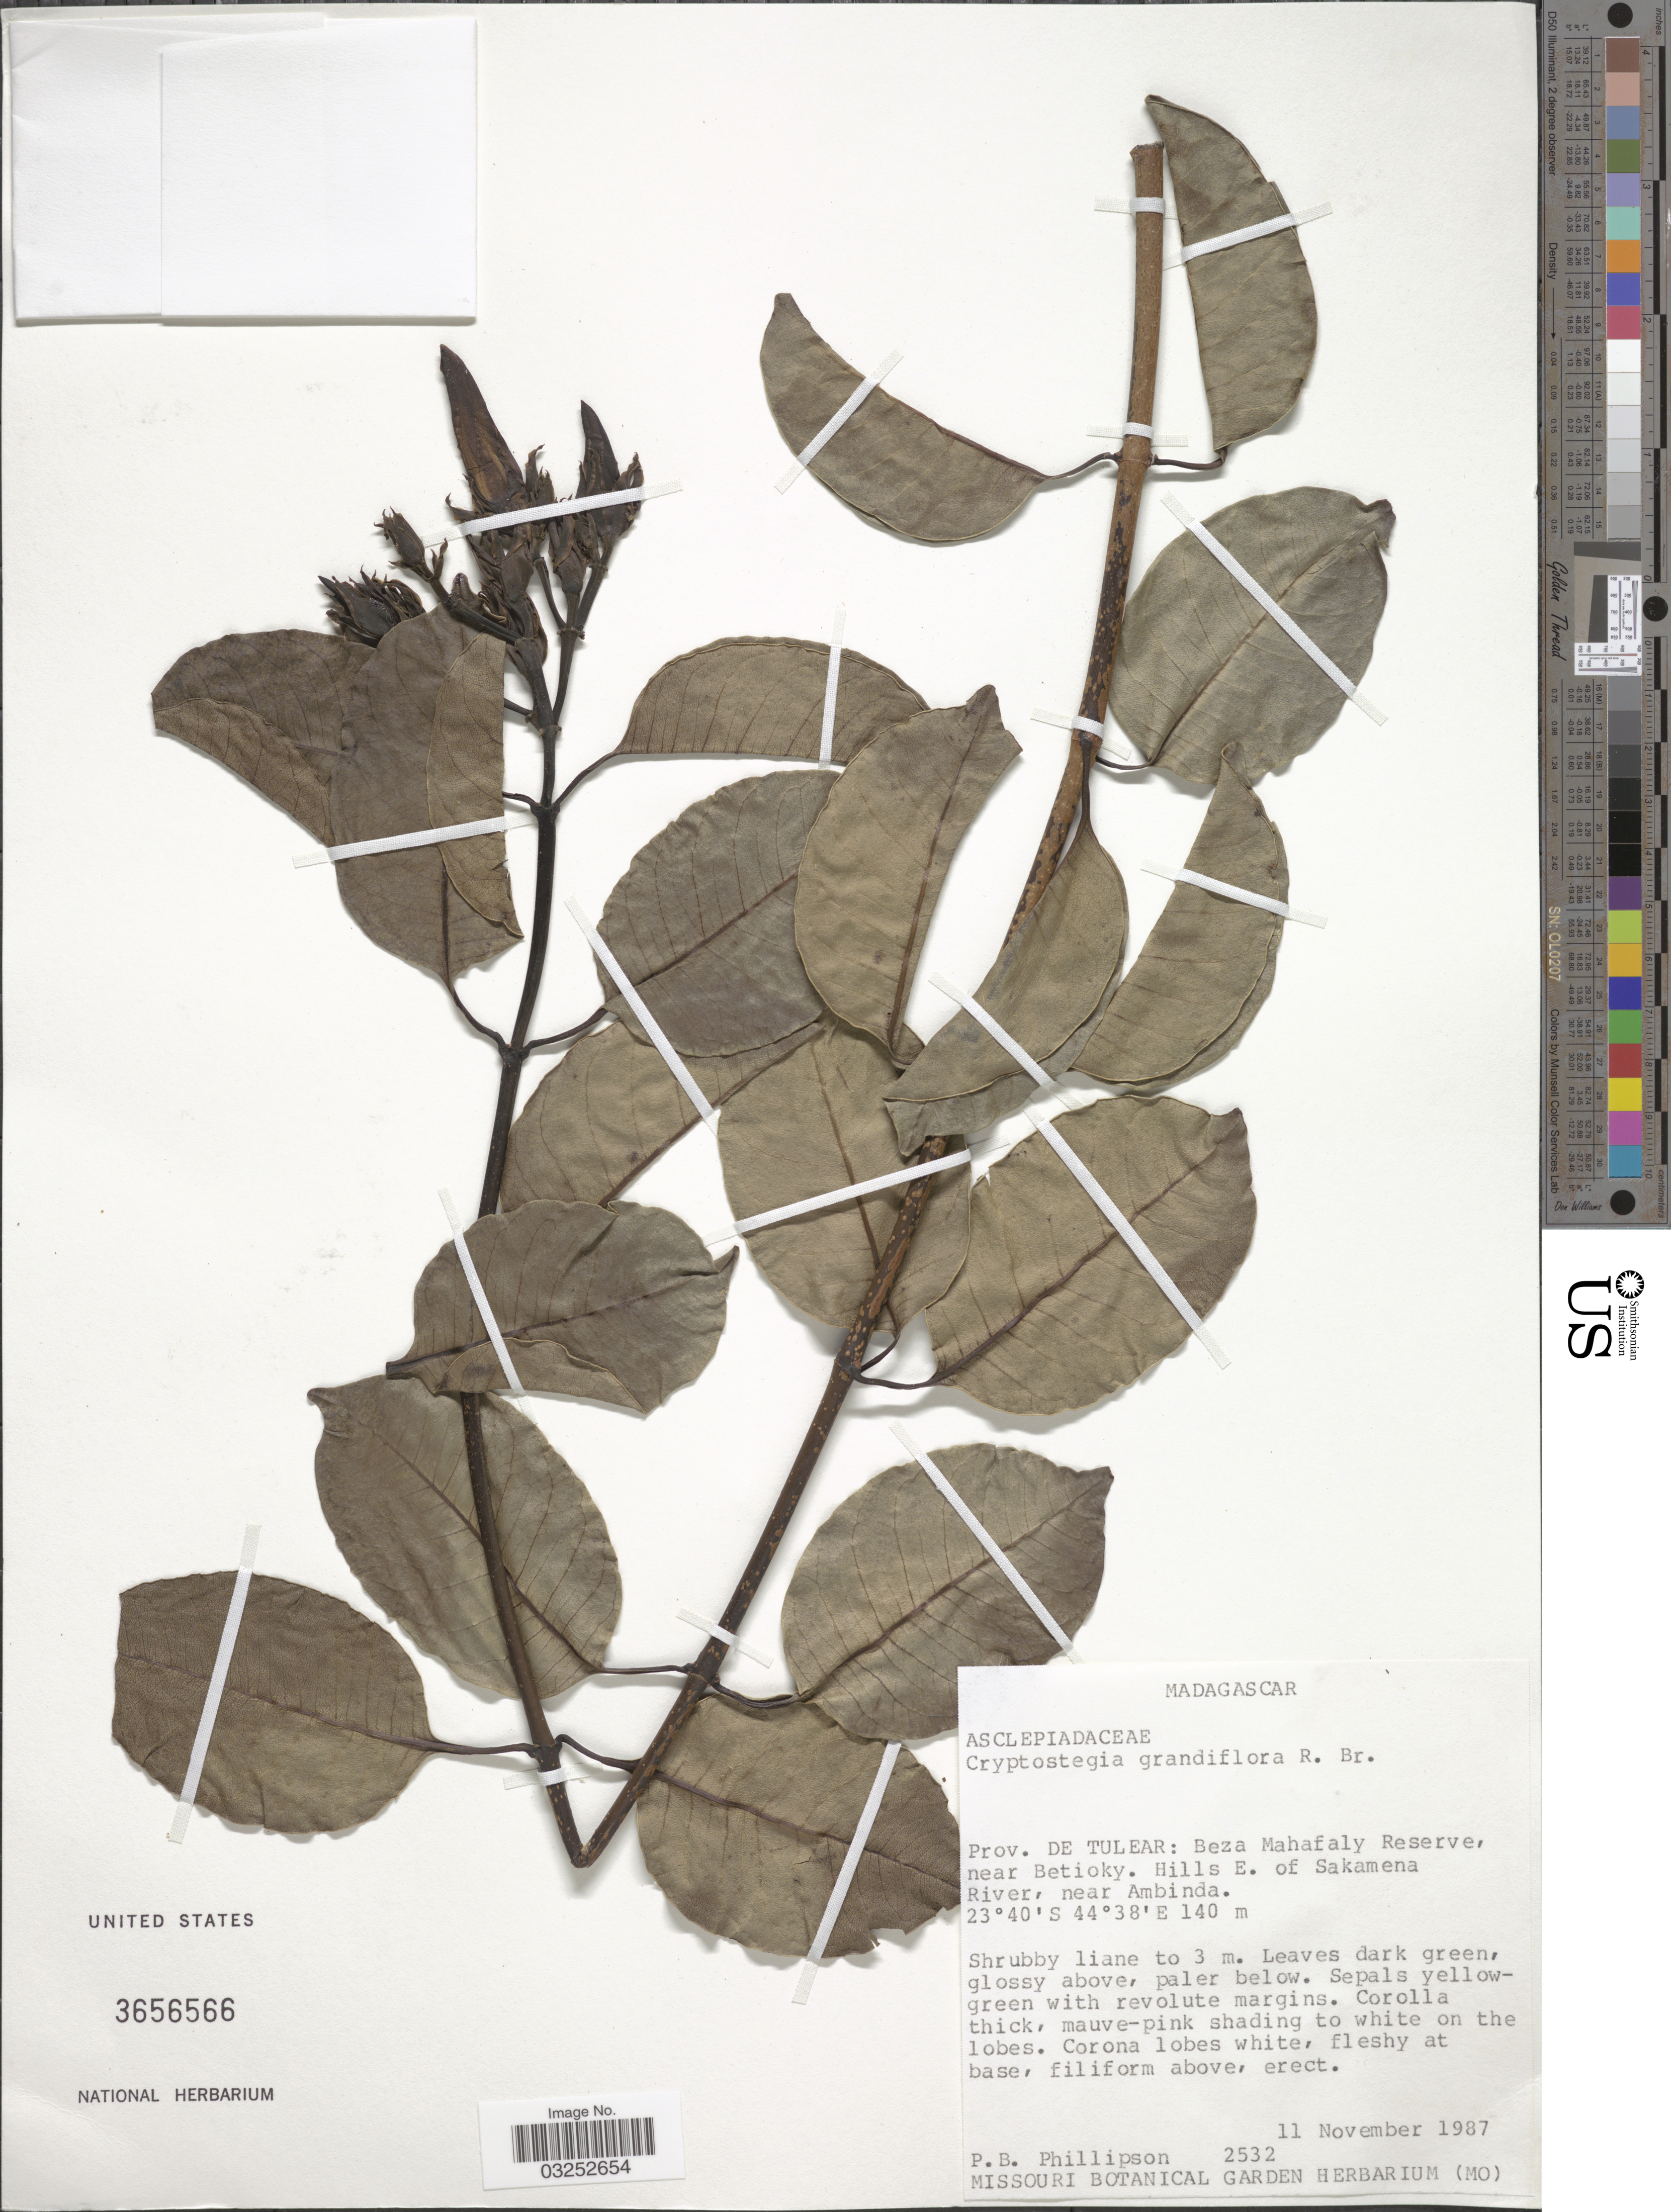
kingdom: Plantae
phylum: Tracheophyta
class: Magnoliopsida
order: Gentianales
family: Apocynaceae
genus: Cryptostegia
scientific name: Cryptostegia grandiflora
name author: Roxb. ex R. Br.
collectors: P. B. Phillipson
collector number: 2532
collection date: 1987-11-11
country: Madagascar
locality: Prov. Tulear: Beza Mahafaly Reserve Betioky, near Betioky, Hills E. of Sakamena River, near Ambinda.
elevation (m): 140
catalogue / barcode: US 3656566